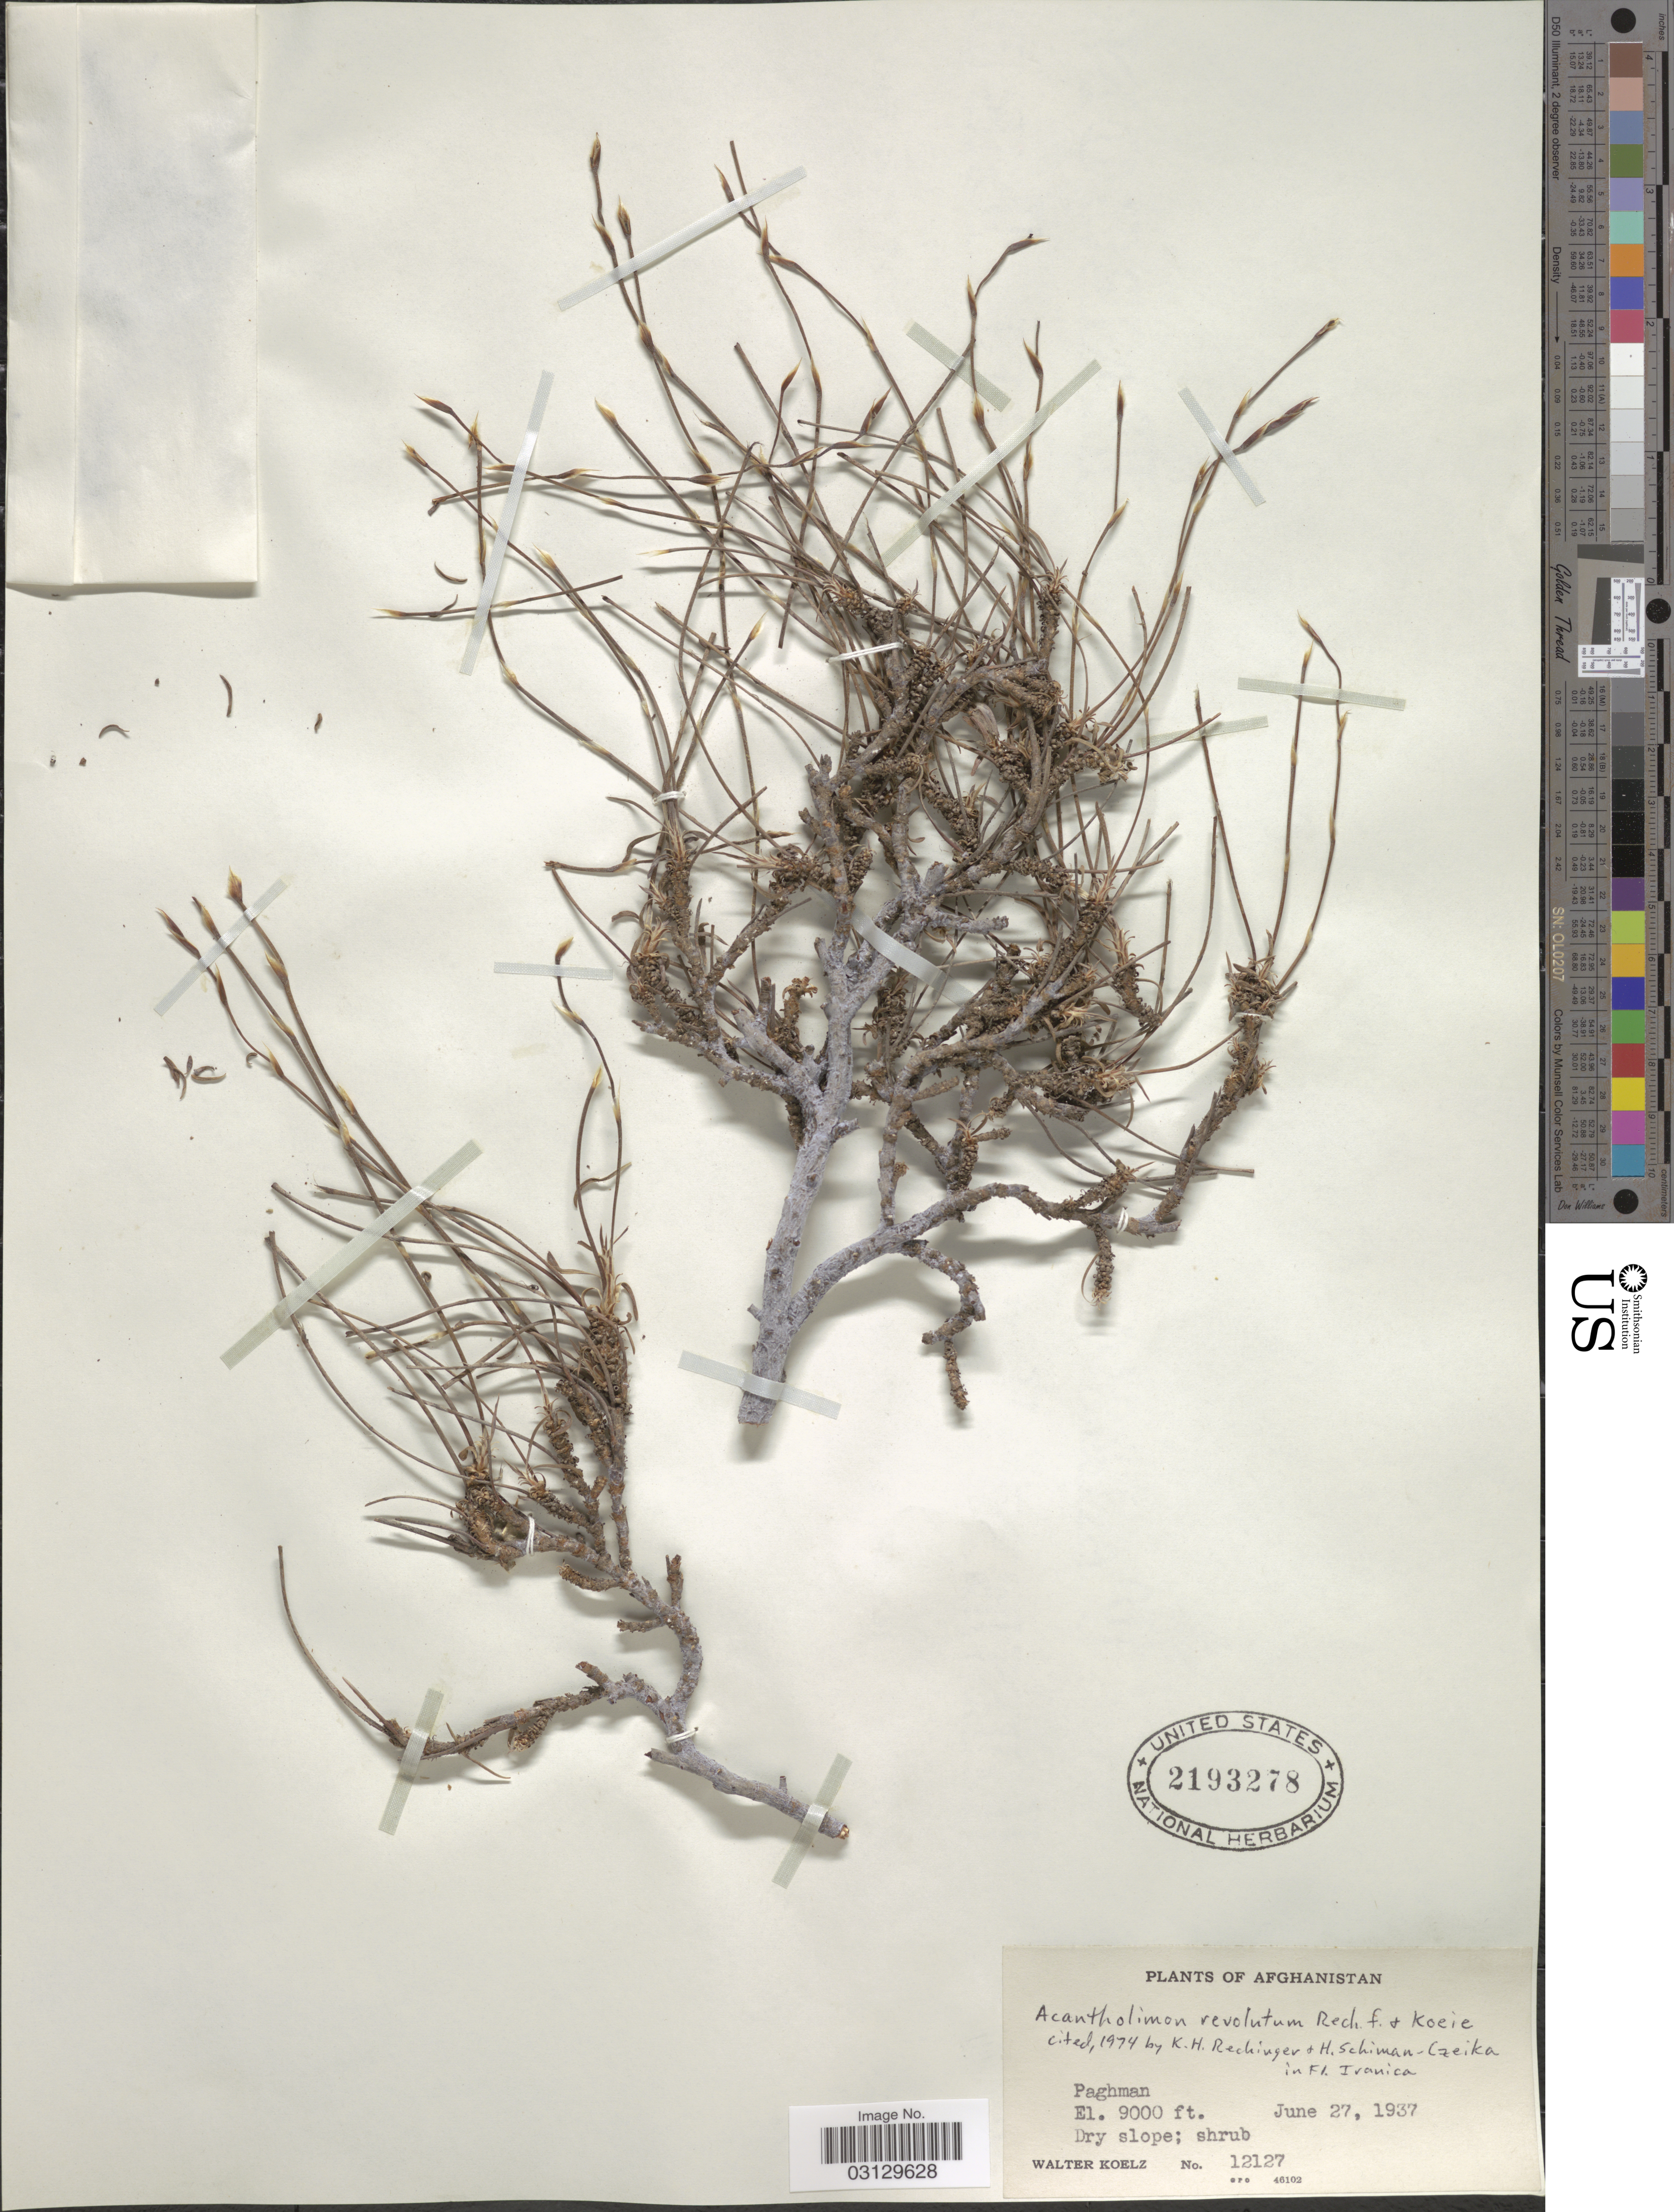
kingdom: Plantae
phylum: Tracheophyta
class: Magnoliopsida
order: Caryophyllales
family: Plumbaginaceae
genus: Acantholimon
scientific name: Acantholimon revolutum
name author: Rech. f. & Köie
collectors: W. N. Koelz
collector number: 12127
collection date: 1937-06-27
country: Afghanistan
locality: Paghman.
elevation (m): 2743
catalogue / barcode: US 2193278